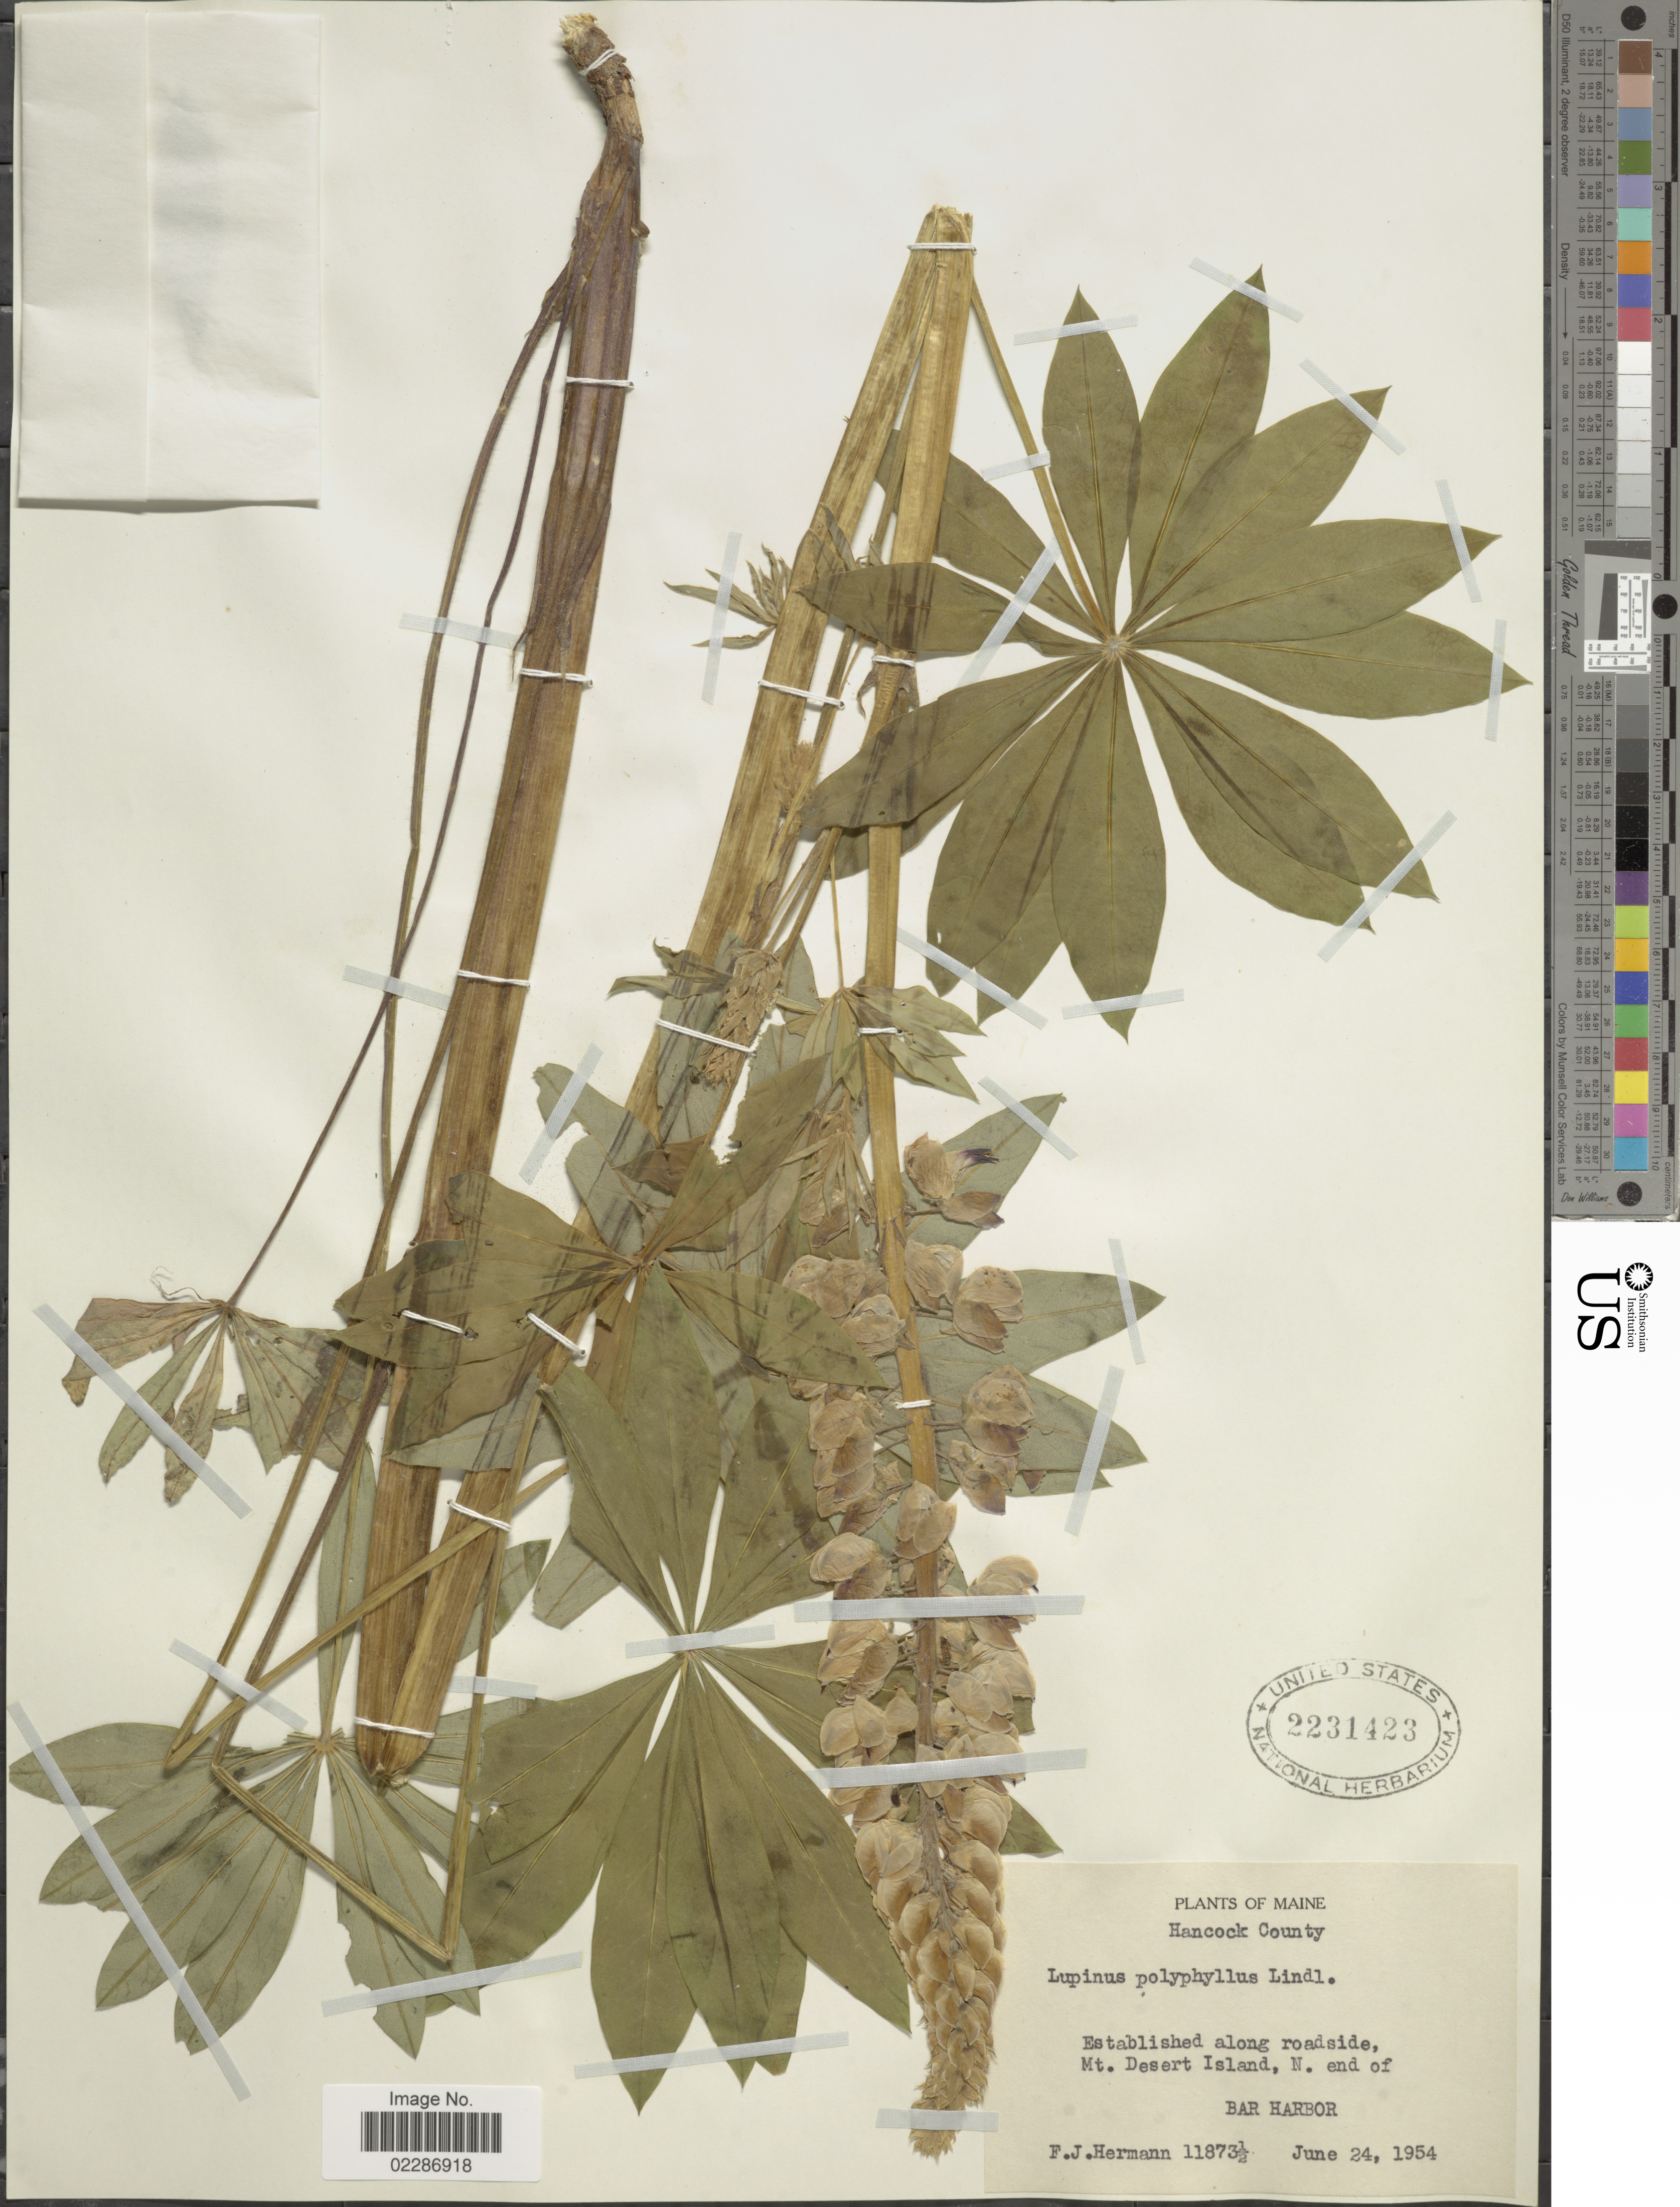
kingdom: Plantae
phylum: Tracheophyta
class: Magnoliopsida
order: Fabales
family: Fabaceae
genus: Lupinus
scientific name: Lupinus polyphyllus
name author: Lindl.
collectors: F. J. Hermann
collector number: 11873½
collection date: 1954-06-24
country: United States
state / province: Maine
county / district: Hancock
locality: Established along roadside, Mt. Desert Island, N. end of Bar Harbor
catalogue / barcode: US 2231423